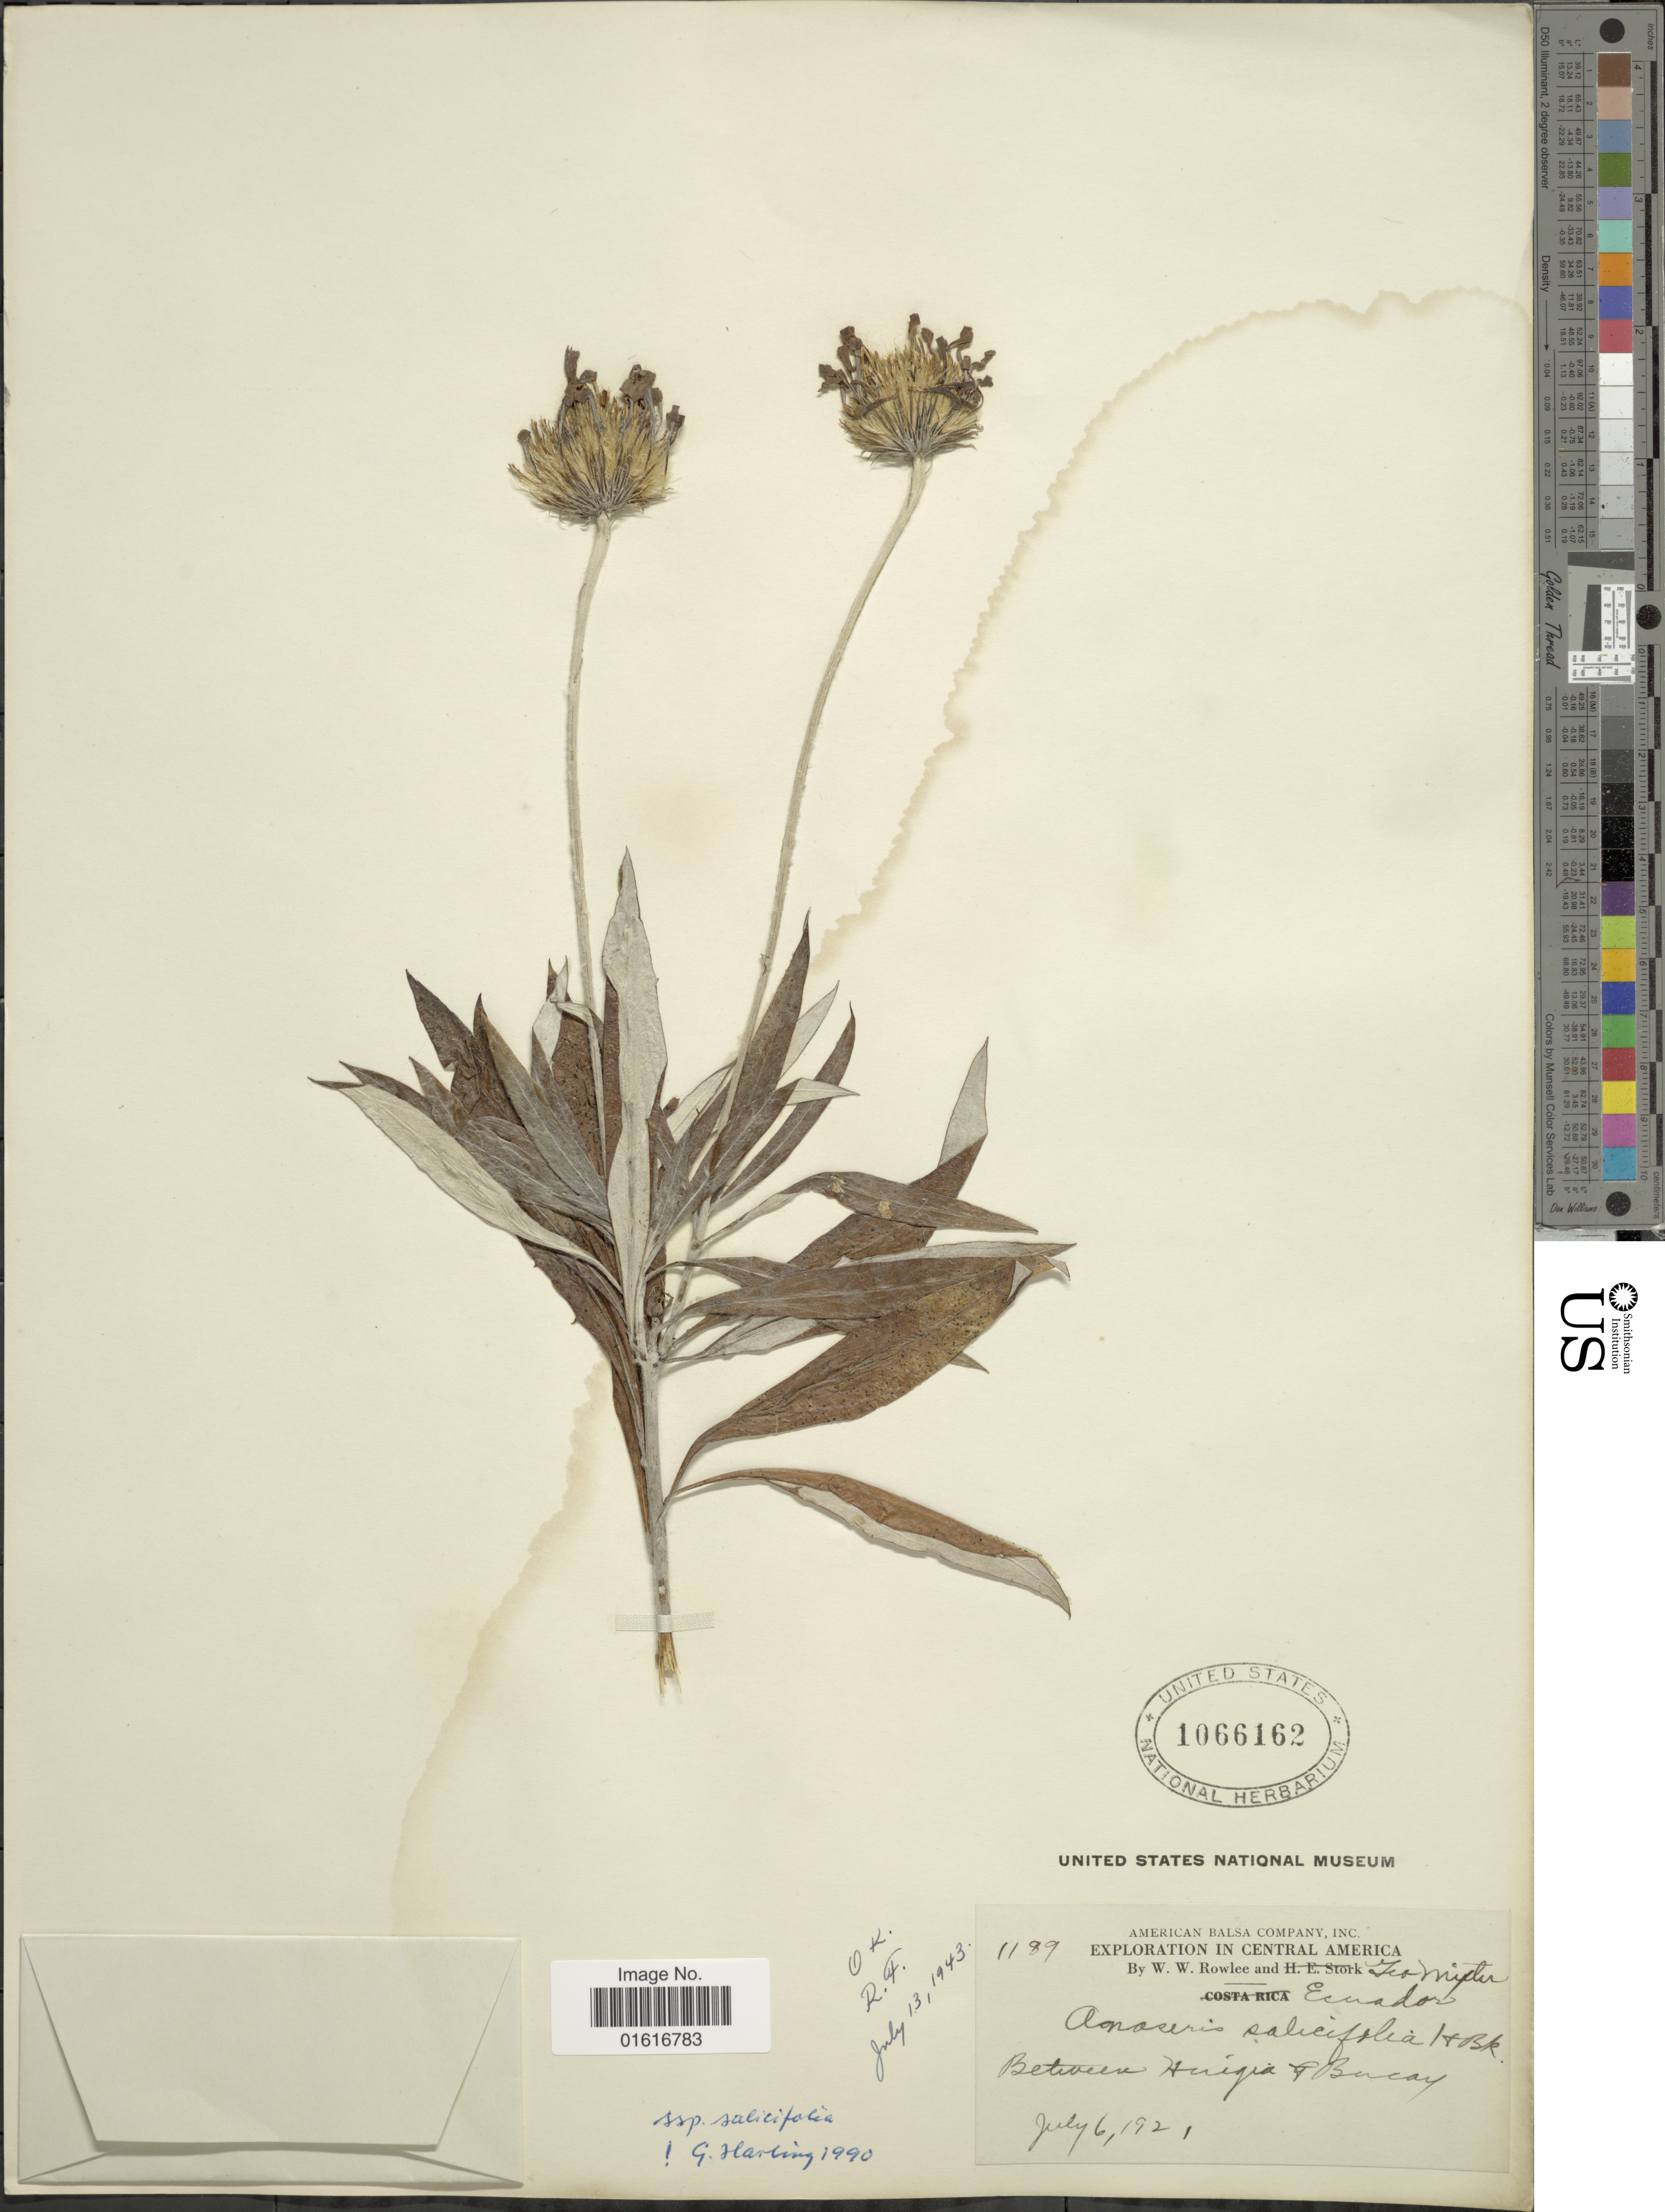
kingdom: Plantae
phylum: Tracheophyta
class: Magnoliopsida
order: Asterales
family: Asteraceae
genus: Onoseris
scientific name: Onoseris salicifolia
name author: Kunth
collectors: W. W. Rowlee & Collector illegible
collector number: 1189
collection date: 1921-07-06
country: Ecuador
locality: Between Huiga & Bucay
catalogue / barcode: US 1066162